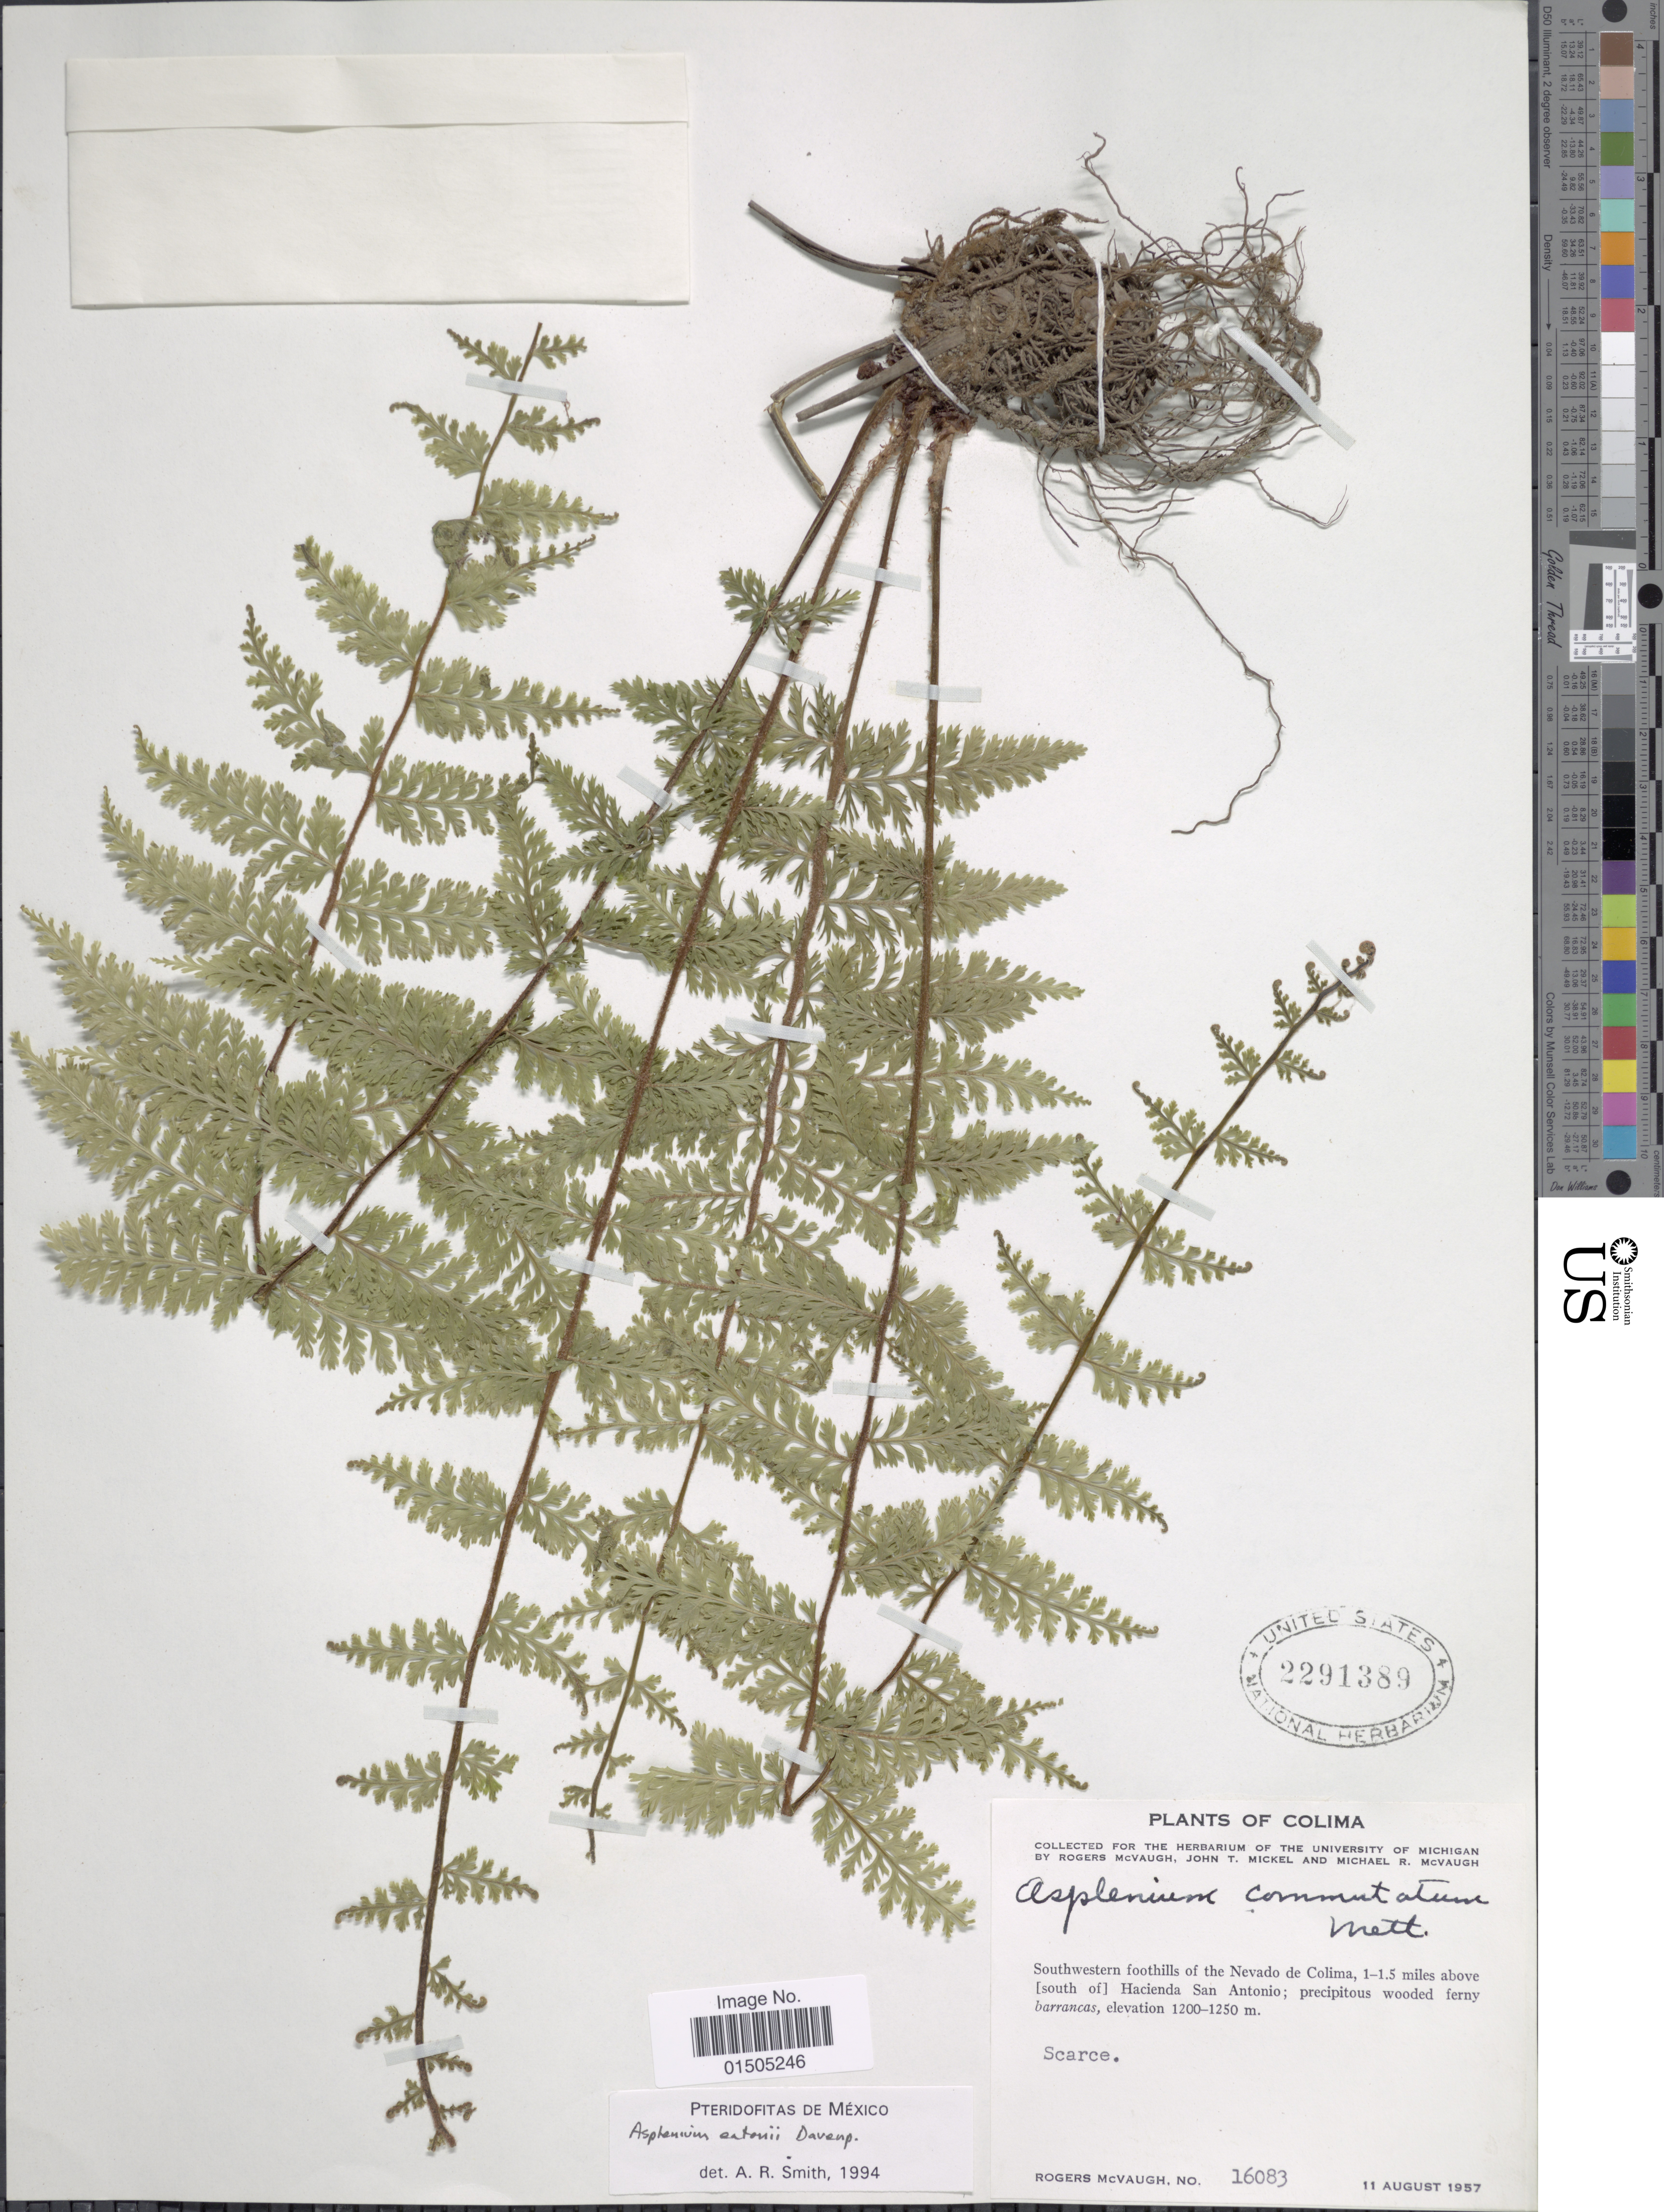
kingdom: Plantae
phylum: Tracheophyta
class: Polypodiopsida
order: Polypodiales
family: Aspleniaceae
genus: Asplenium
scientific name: Asplenium achilleifolium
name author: (M. Martens & Galeotti) Liebm.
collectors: R. McVaugh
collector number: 16083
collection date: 1957-08-11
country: Mexico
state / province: Colima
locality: Southwestern foothills of the Nevado de Colima, 1-1.5 miles above [south of] Hacienda San Antonio.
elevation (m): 1200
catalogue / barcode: US 2291389